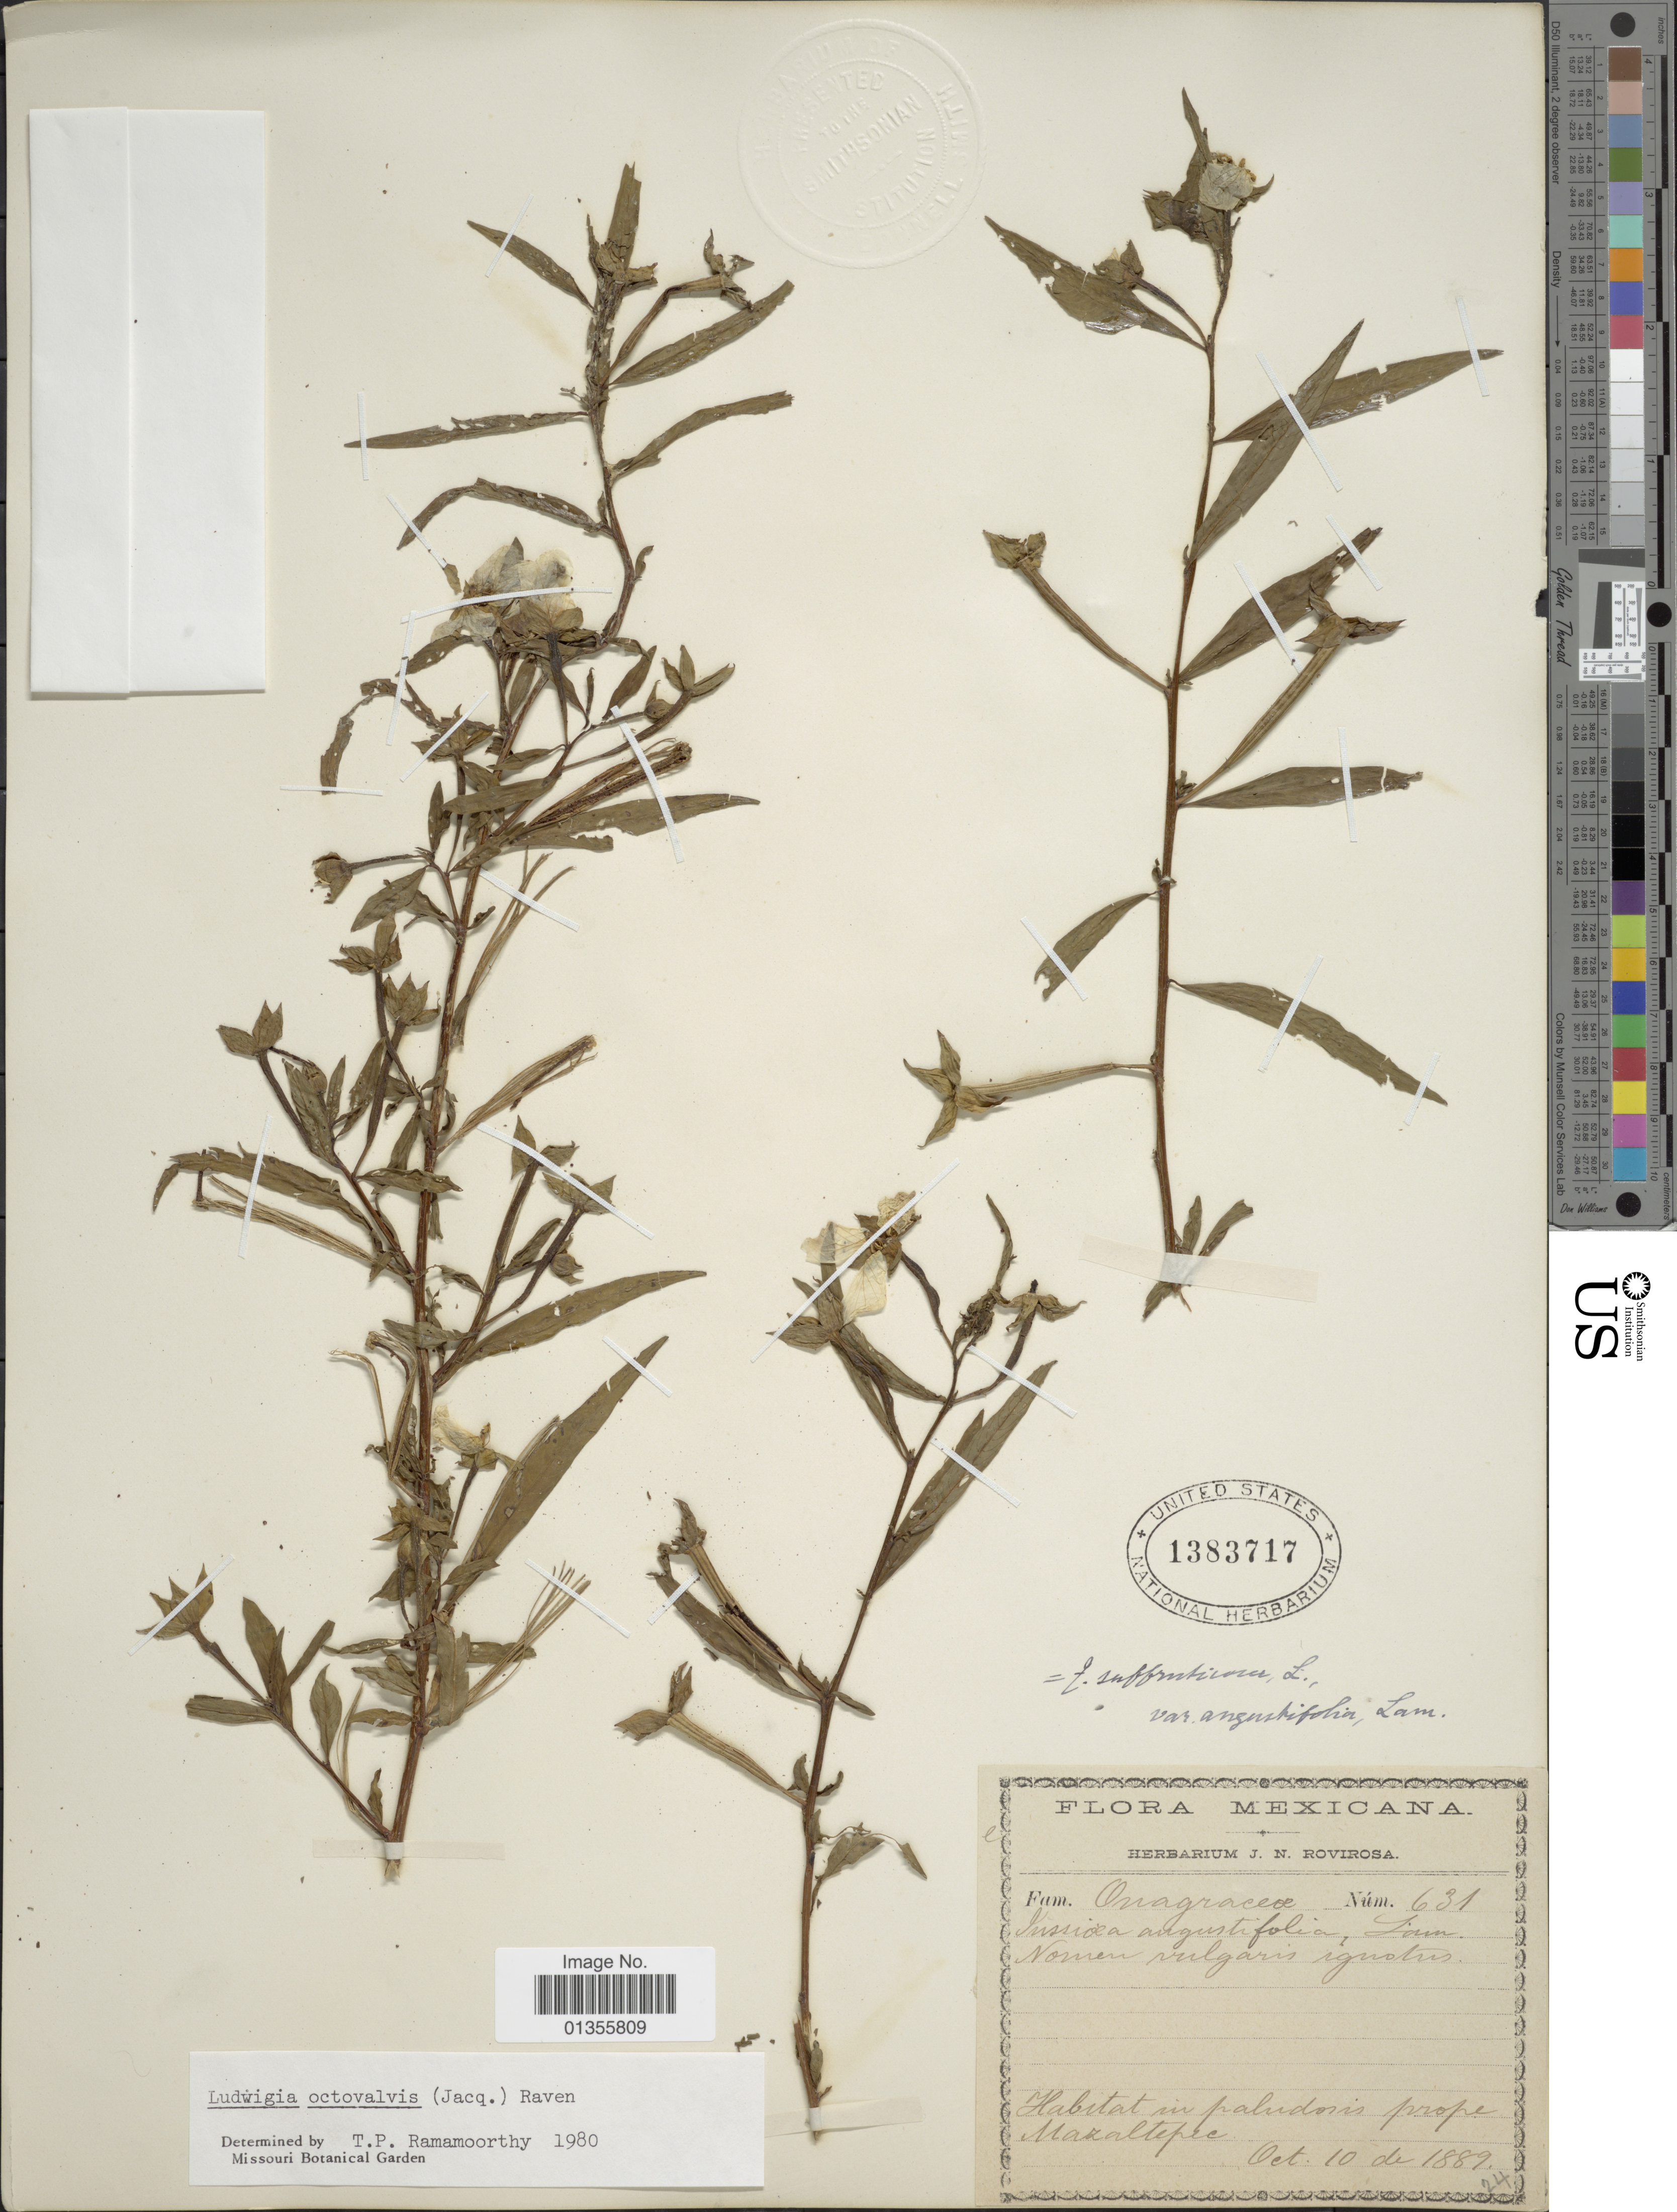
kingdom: Plantae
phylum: Tracheophyta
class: Magnoliopsida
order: Myrtales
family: Onagraceae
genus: Ludwigia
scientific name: Ludwigia octovalvis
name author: (Jacq.) P.H. Raven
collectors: ex herb. J. N. Rovirosa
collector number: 631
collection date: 1889-10-10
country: Mexico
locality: In paludosis prope Mazaltepec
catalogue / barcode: US 1383717